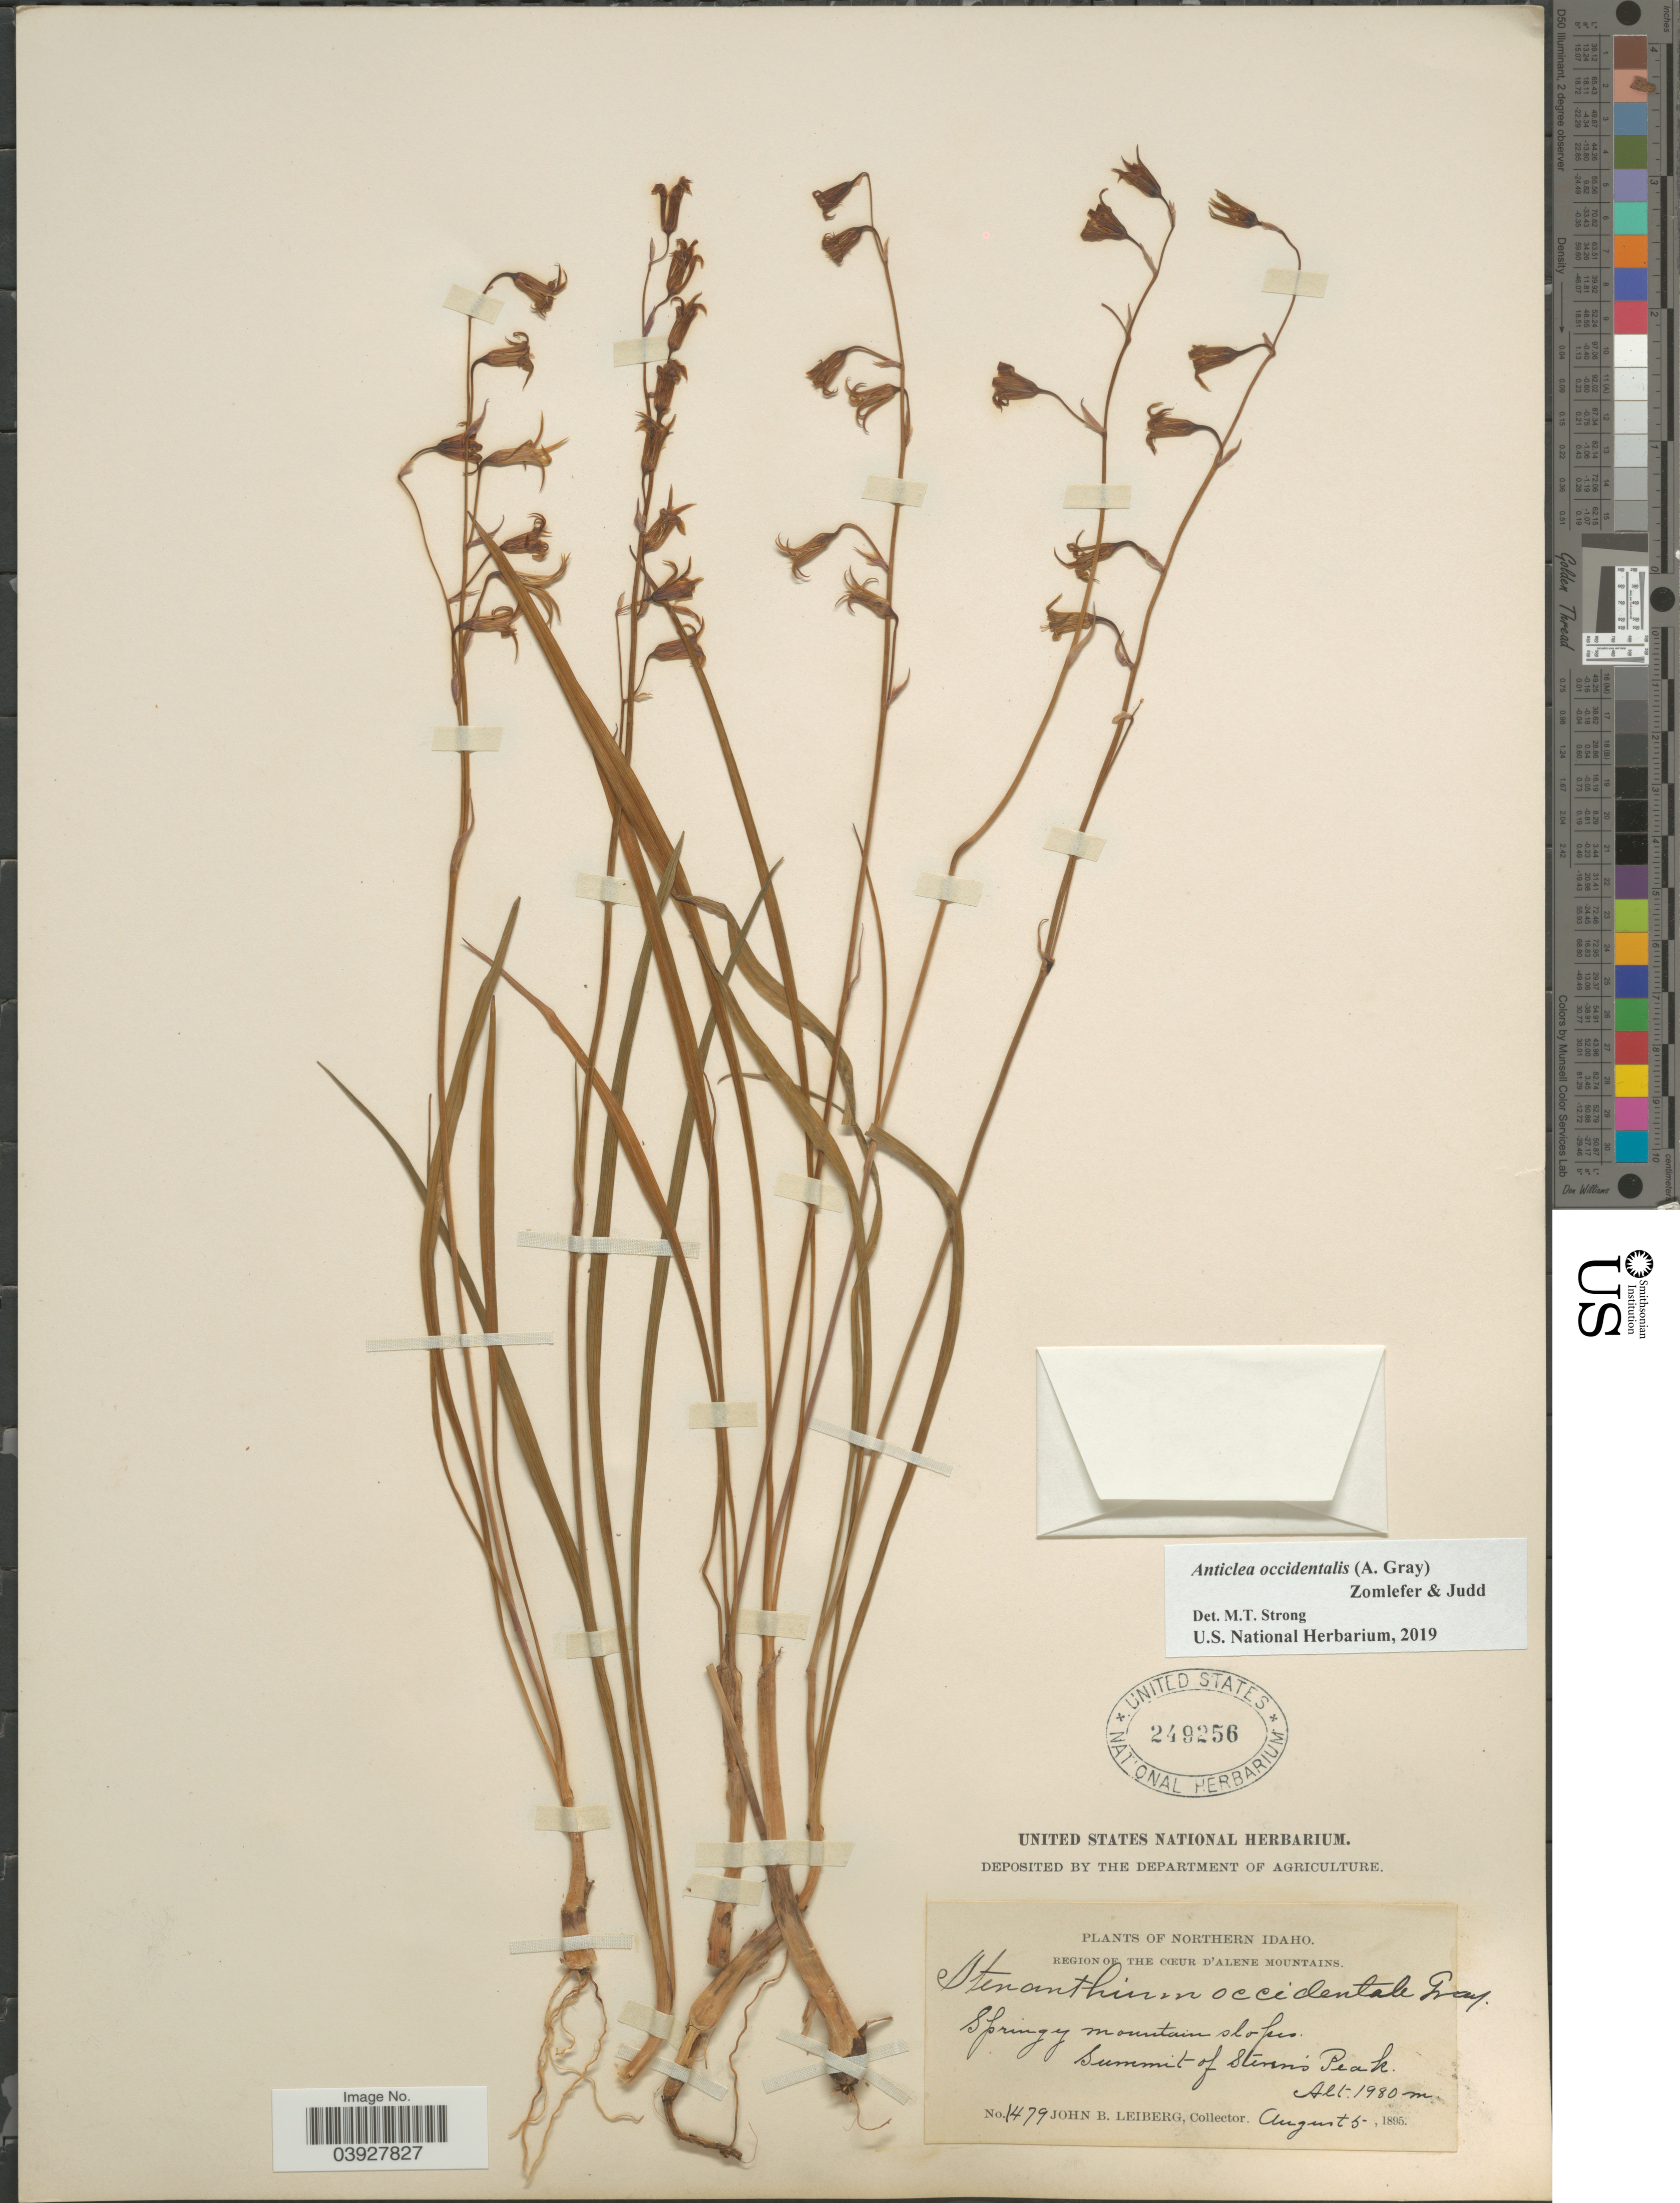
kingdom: Plantae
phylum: Tracheophyta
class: Liliopsida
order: Liliales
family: Melanthiaceae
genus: Anticlea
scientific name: Anticlea occidentalis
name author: (A. Gray) Zomlefer & Judd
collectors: J. B. Leiberg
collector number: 1479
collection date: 1895-08-05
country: United States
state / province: Idaho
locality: Northern Idaho. Region of the Cœur d'Alene Mountains. Summit of Steven's Peak.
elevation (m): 1980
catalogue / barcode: US 249256